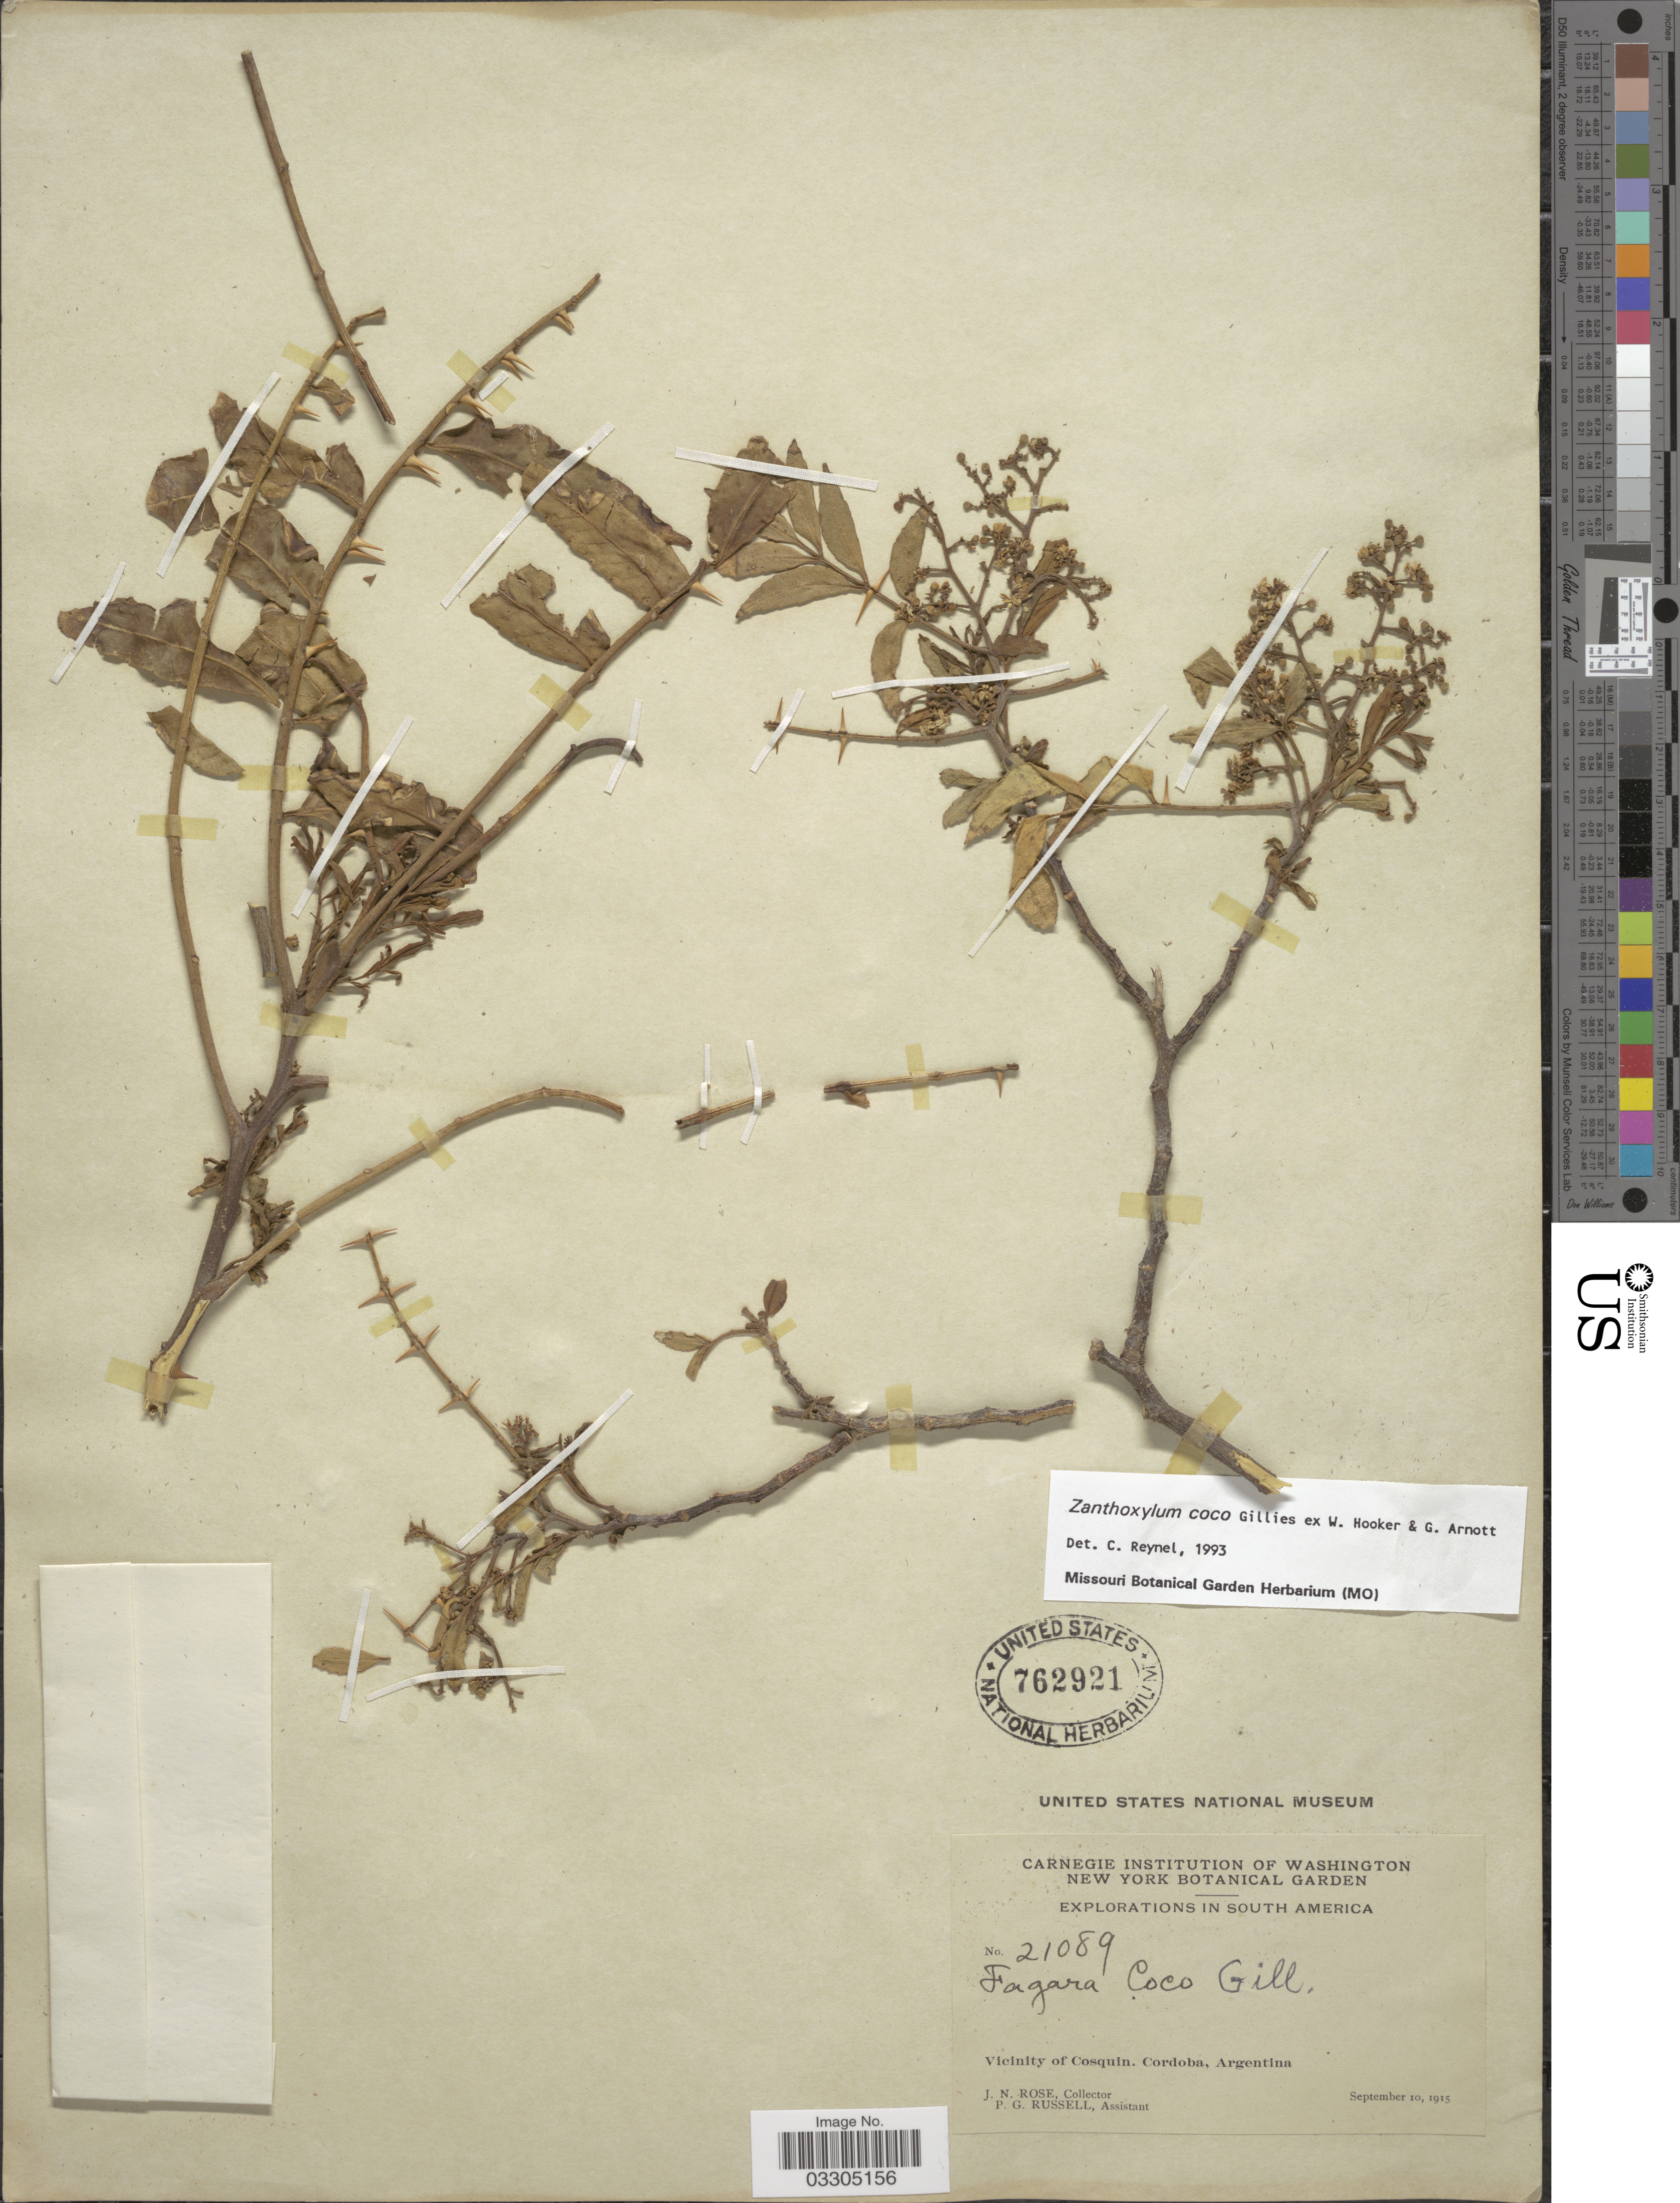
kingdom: Plantae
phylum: Tracheophyta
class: Magnoliopsida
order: Sapindales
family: Rutaceae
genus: Zanthoxylum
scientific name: Zanthoxylum coco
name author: Hook. & Arn.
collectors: J. N. Rose & P. G. Russell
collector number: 21089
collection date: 1915-09-10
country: Argentina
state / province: Cordoba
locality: Vicinity of Cosquin.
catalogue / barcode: US 762921